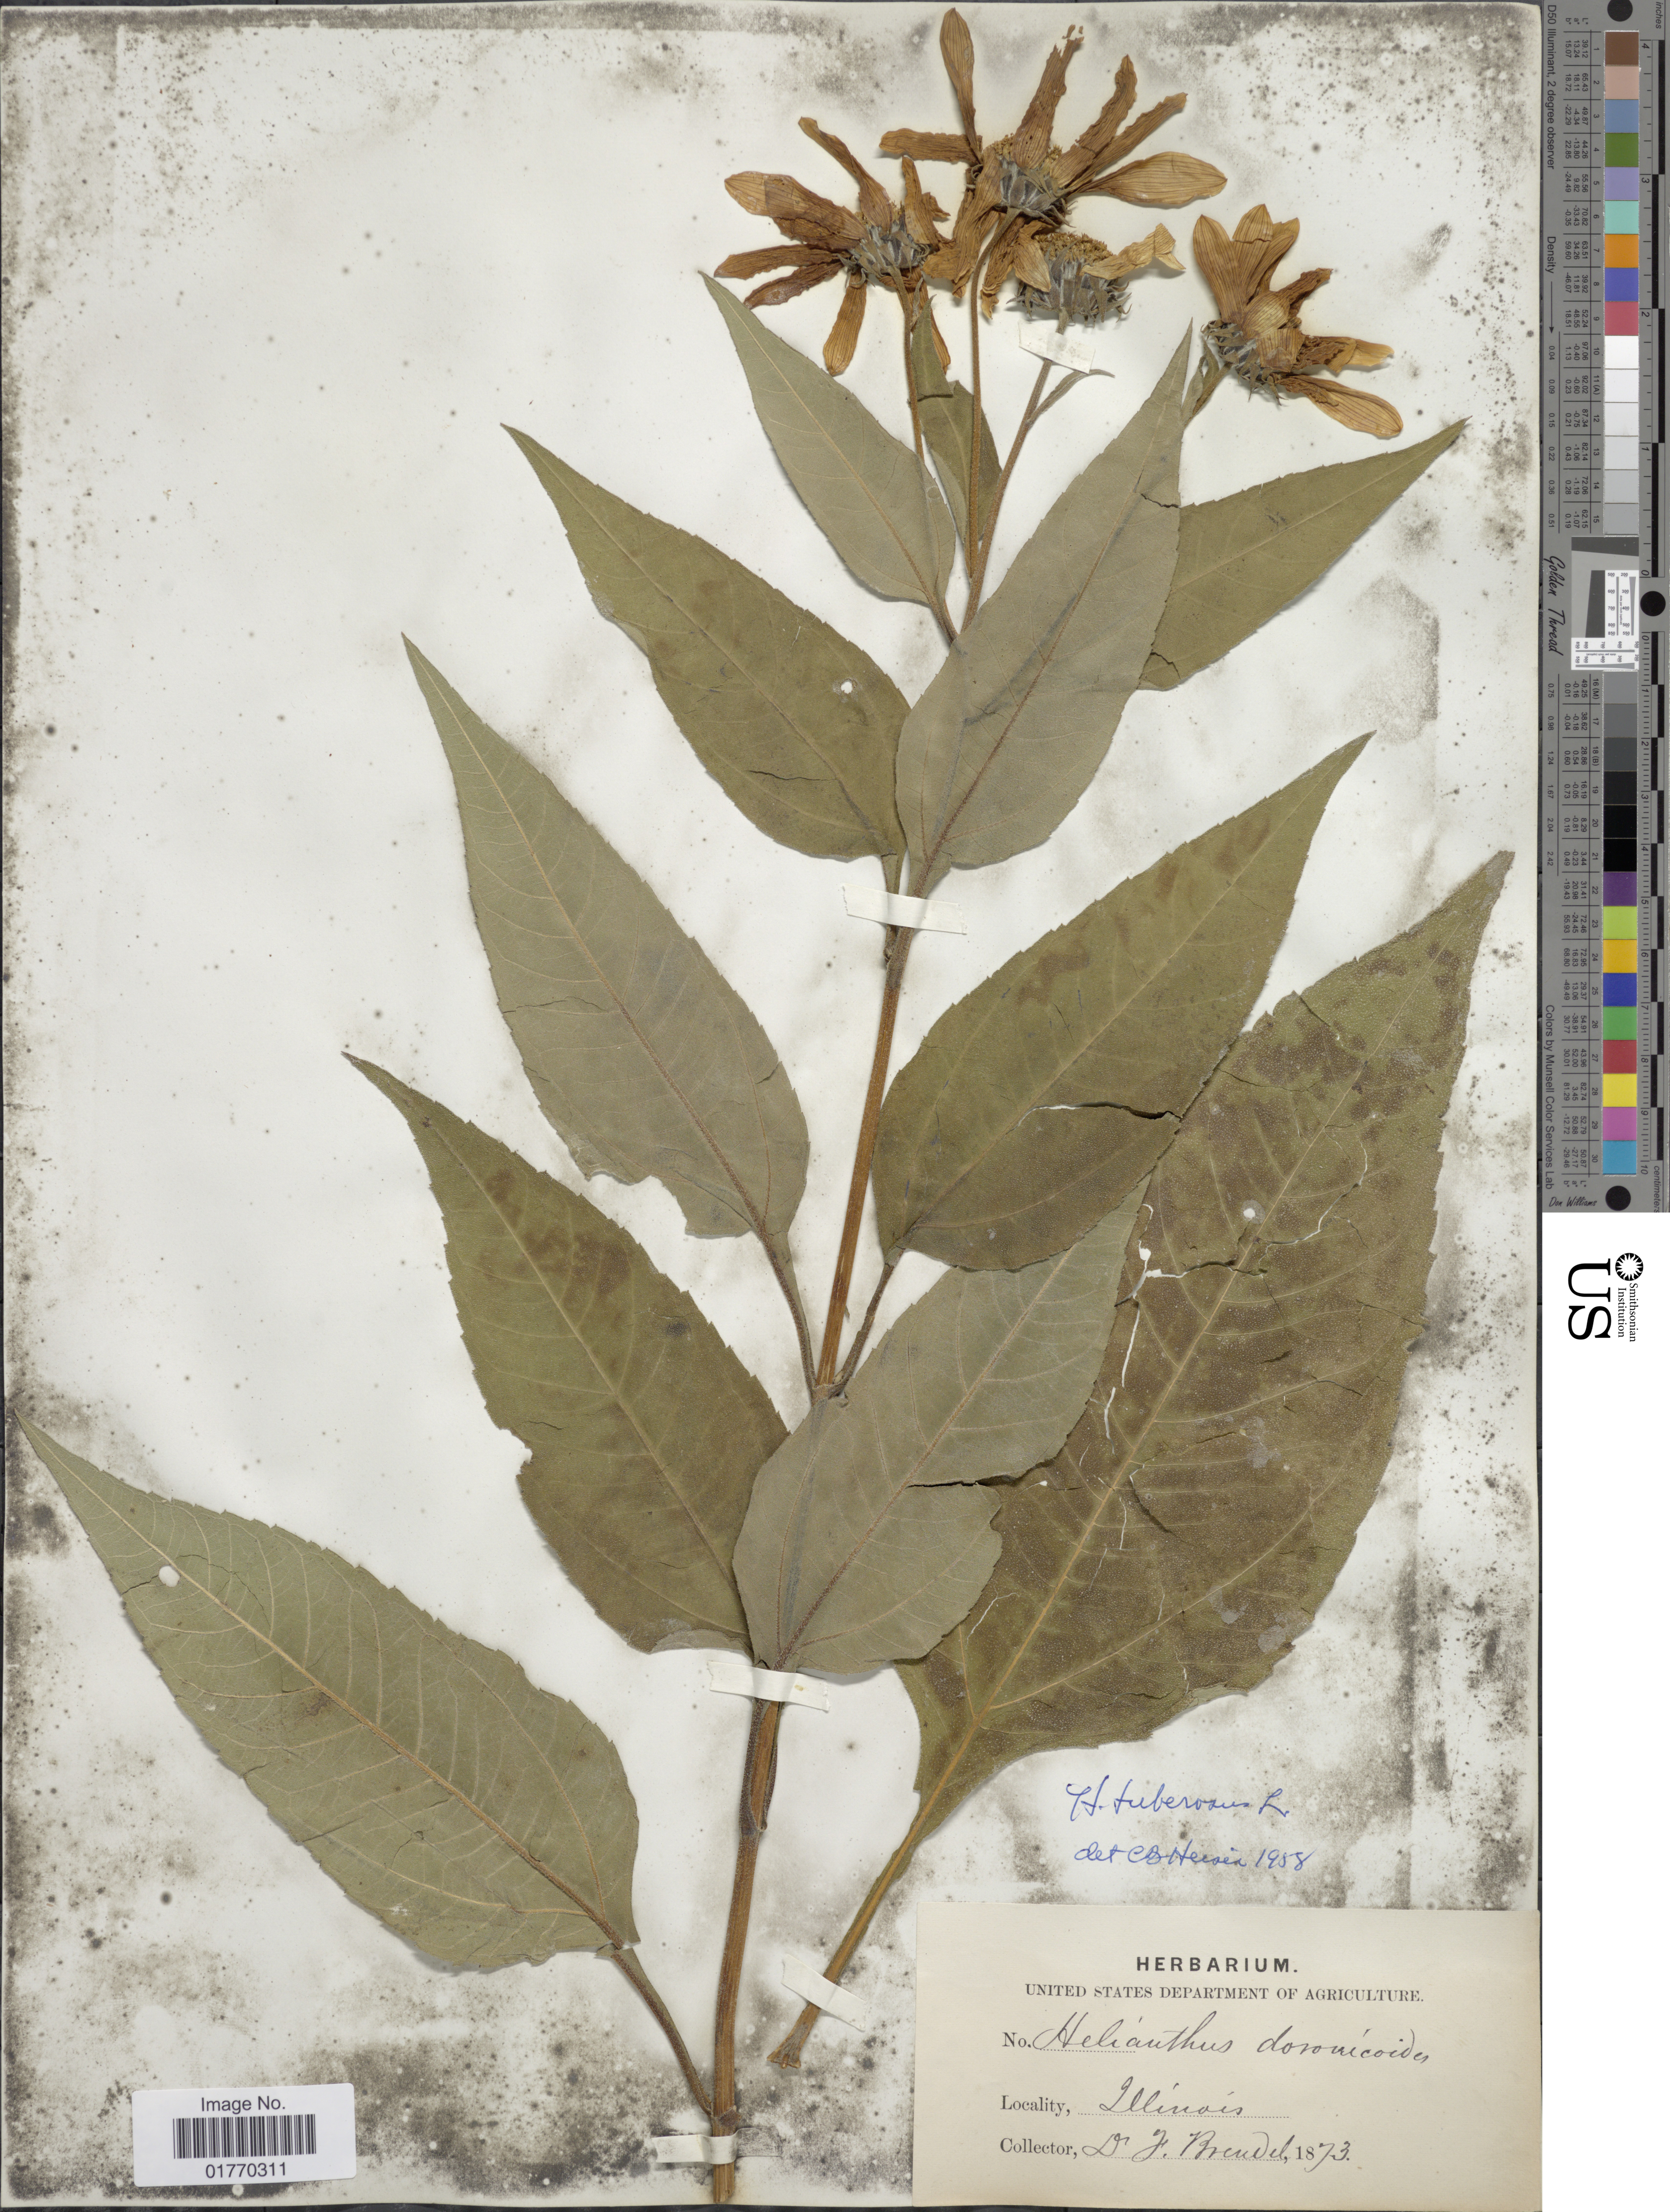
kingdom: Plantae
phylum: Tracheophyta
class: Magnoliopsida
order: Asterales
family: Asteraceae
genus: Helianthus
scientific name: Helianthus doronocoides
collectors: F. Brendel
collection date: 1873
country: United States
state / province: Illinois